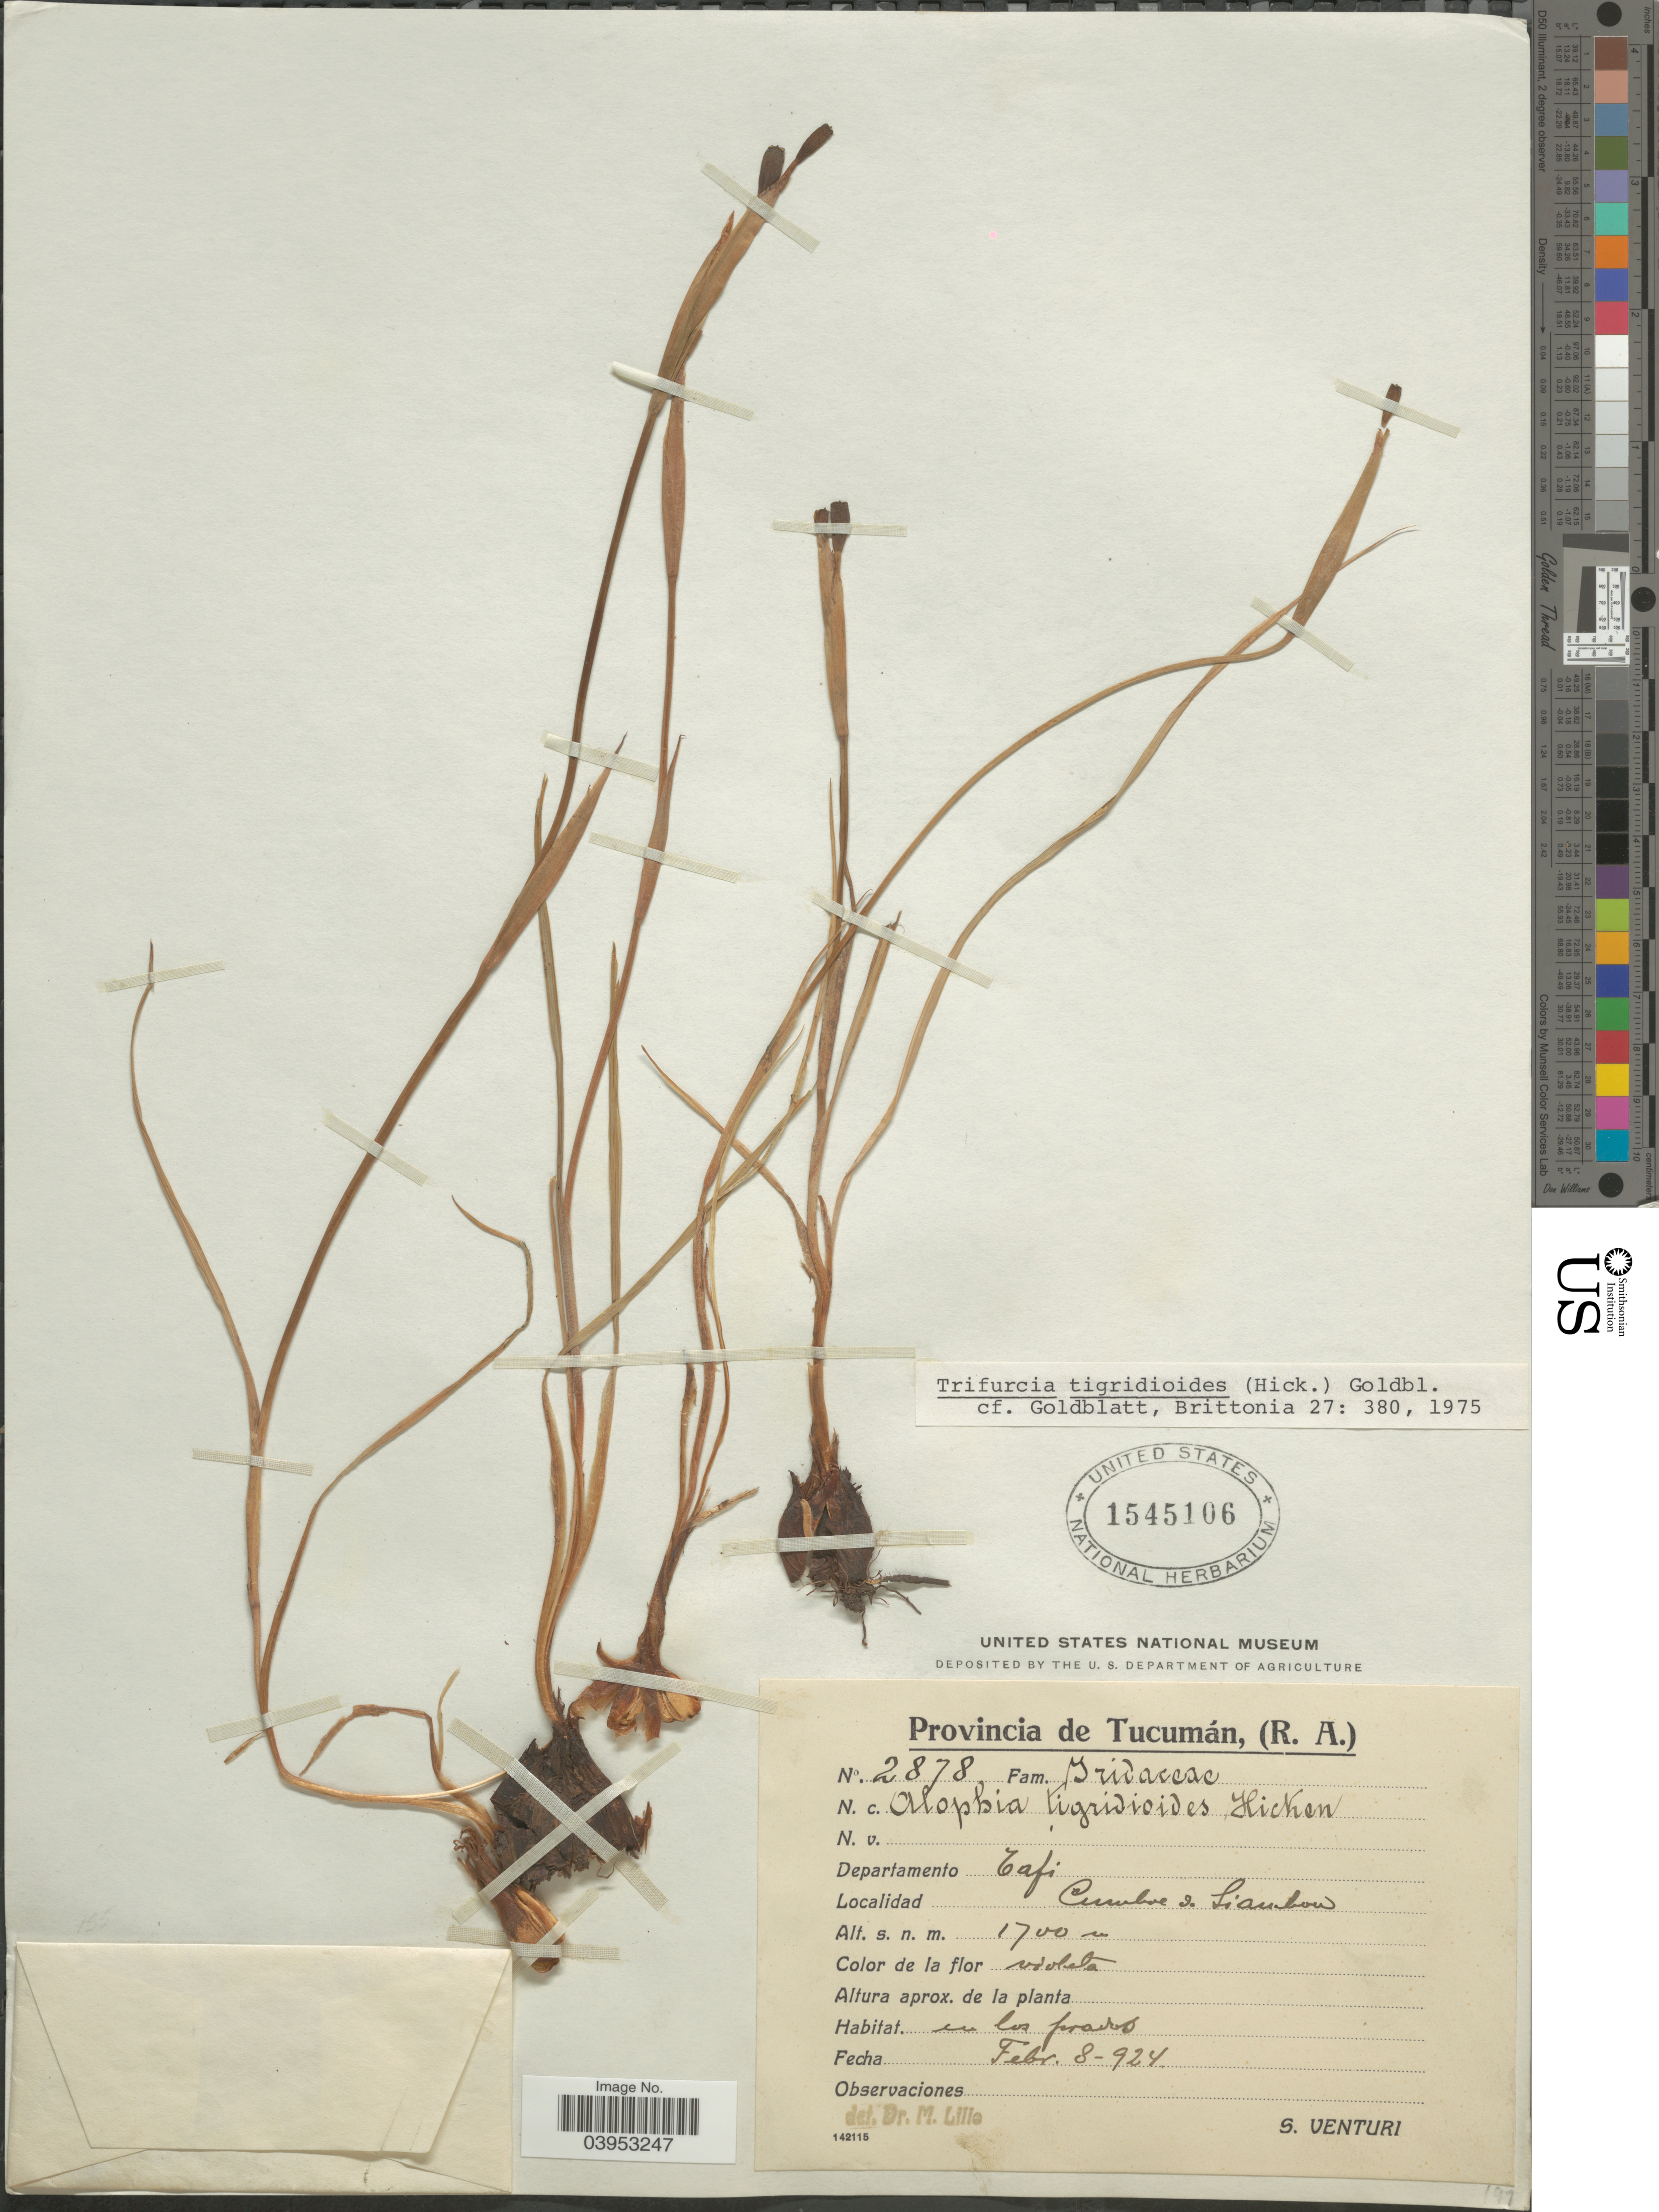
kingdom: Plantae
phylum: Tracheophyta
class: Liliopsida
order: Asparagales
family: Iridaceae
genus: Herbertia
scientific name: Herbertia tigridioides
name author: (Hicken) Goldblatt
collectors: S. Venturi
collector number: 2878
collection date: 1924-02-08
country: Argentina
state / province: Tucuman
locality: Departamento Tafi. Cumbre de Siambon.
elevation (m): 1700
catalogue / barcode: US 1545106